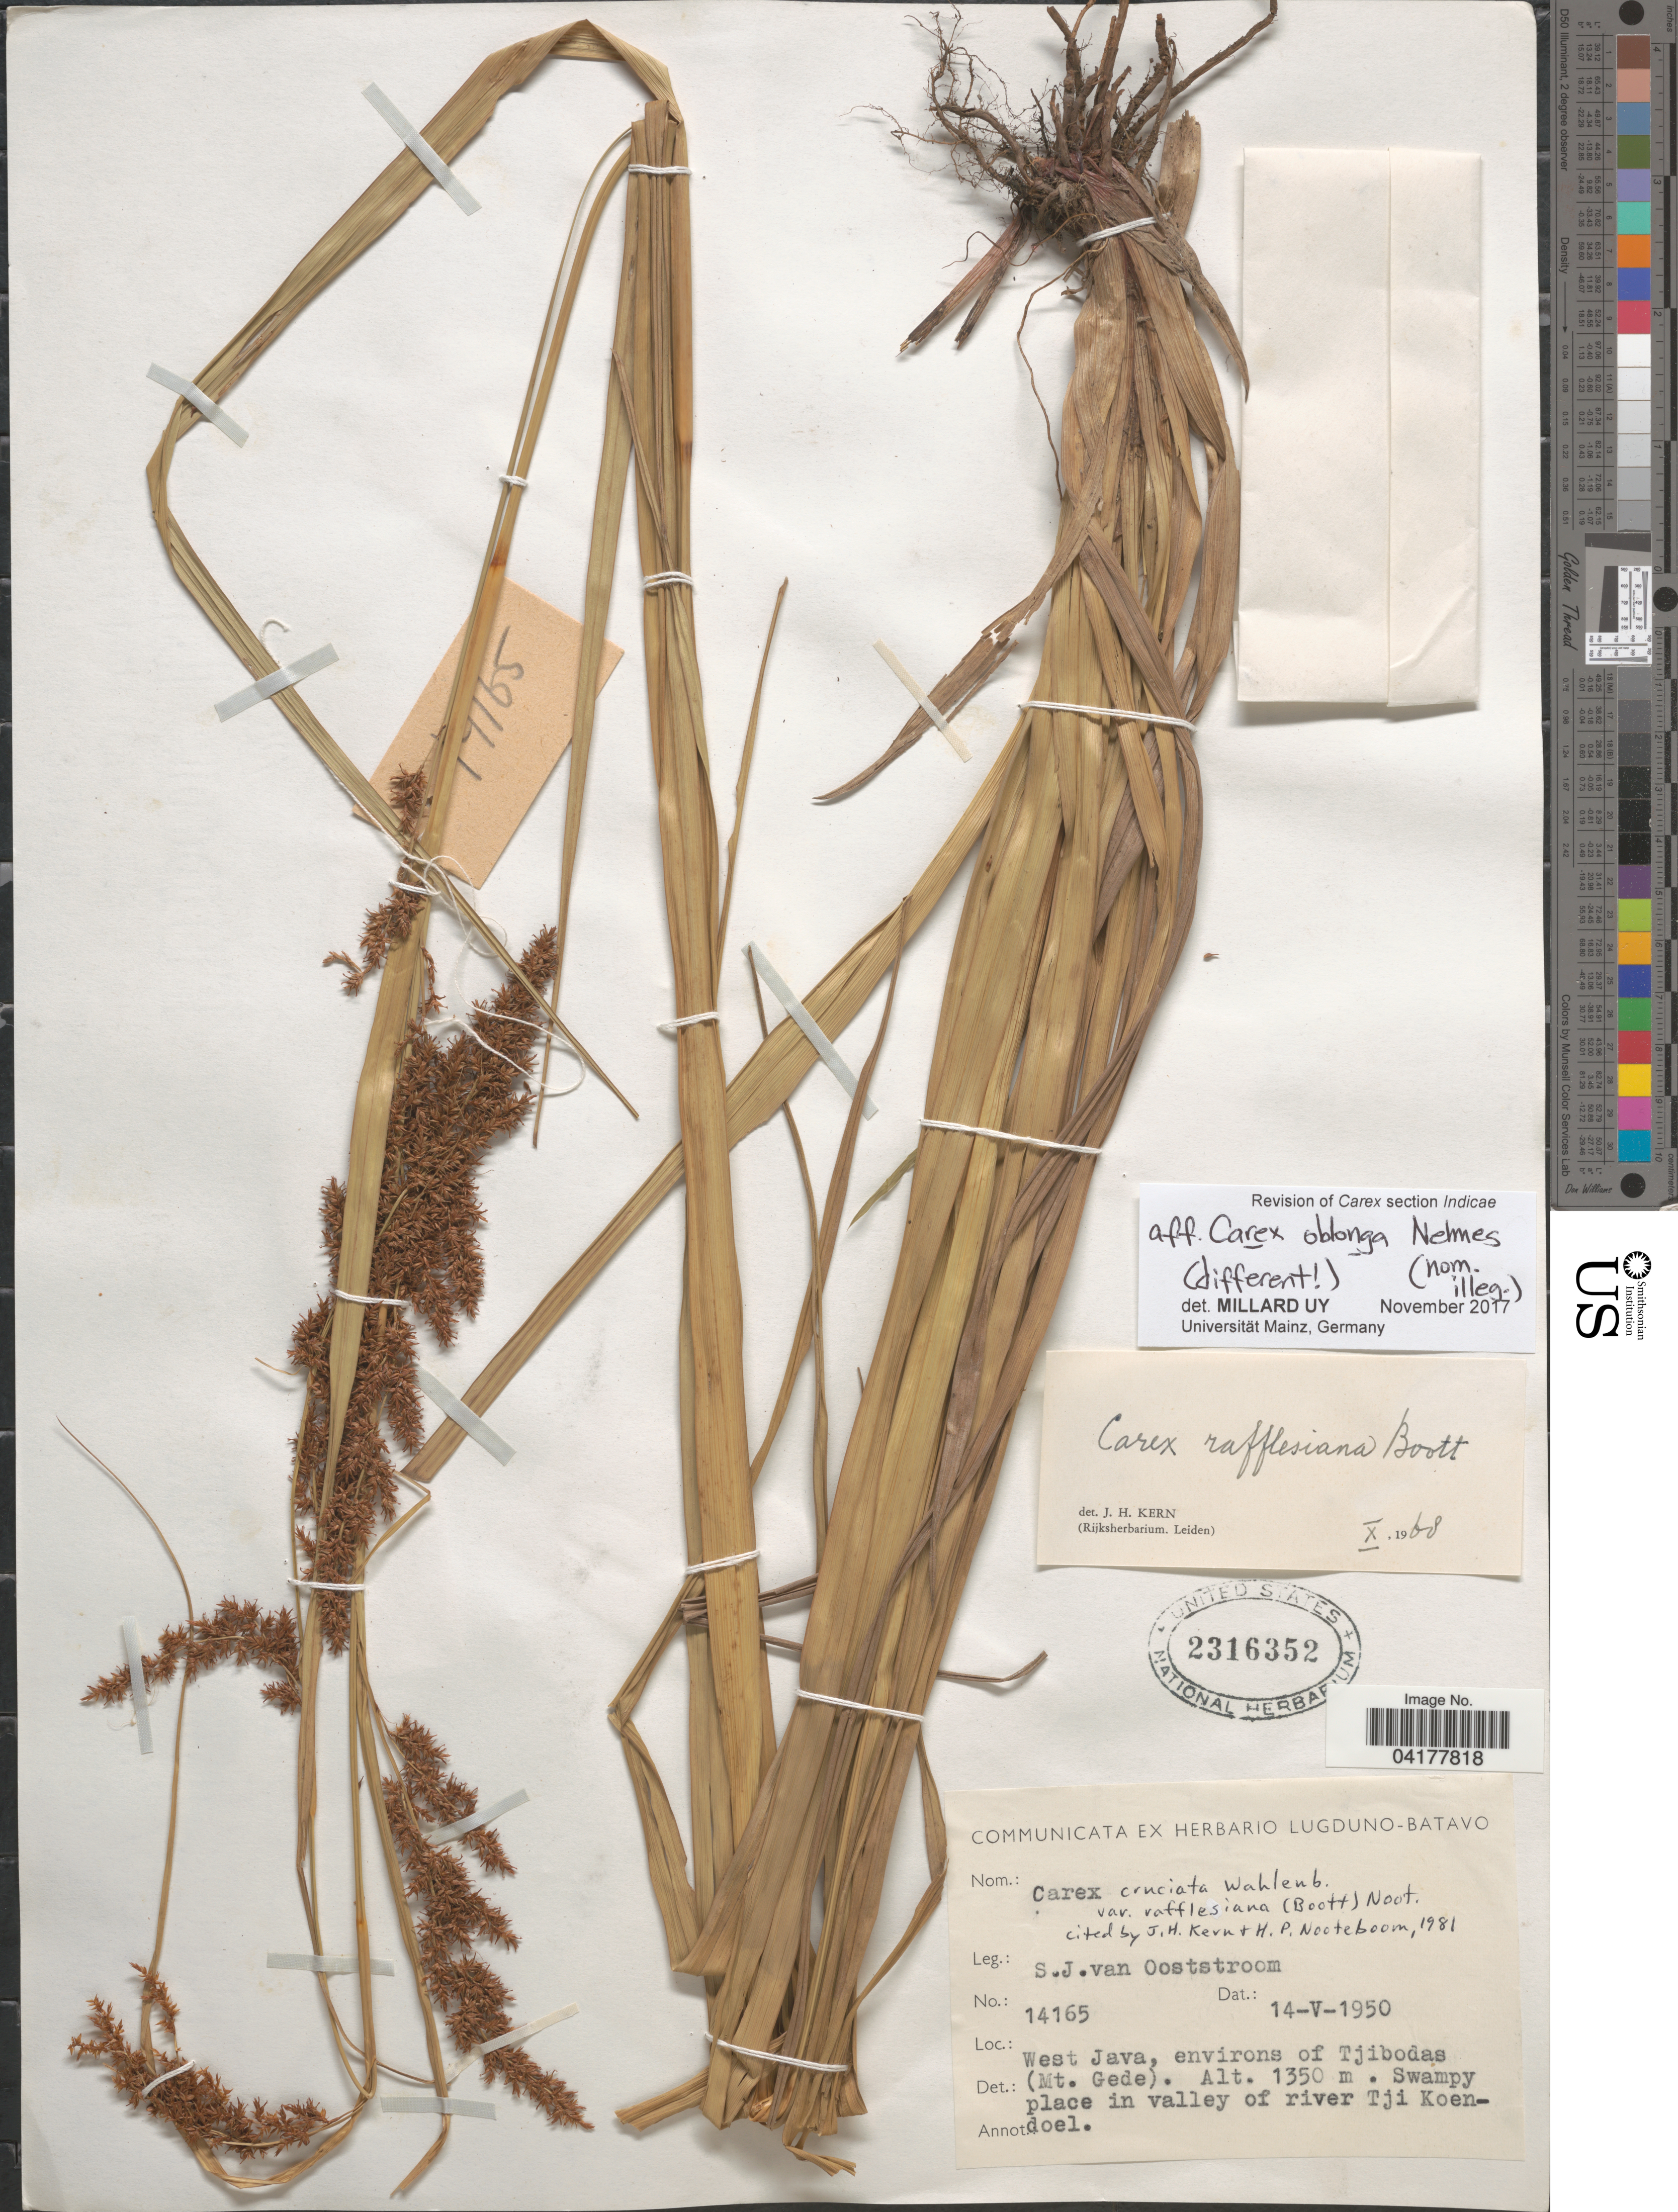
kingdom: Plantae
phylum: Tracheophyta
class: Liliopsida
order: Poales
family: Cyperaceae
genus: Carex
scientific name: Carex rafflesiana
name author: Boott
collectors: S. van Ooststroom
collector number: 14165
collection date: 1950-05-14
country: Indonesia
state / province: Java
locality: West Java, environs of Tjibodas (Mt. Gede). Swampy place in valley of river Tji Koendoel.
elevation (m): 1350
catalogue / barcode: US 2316352